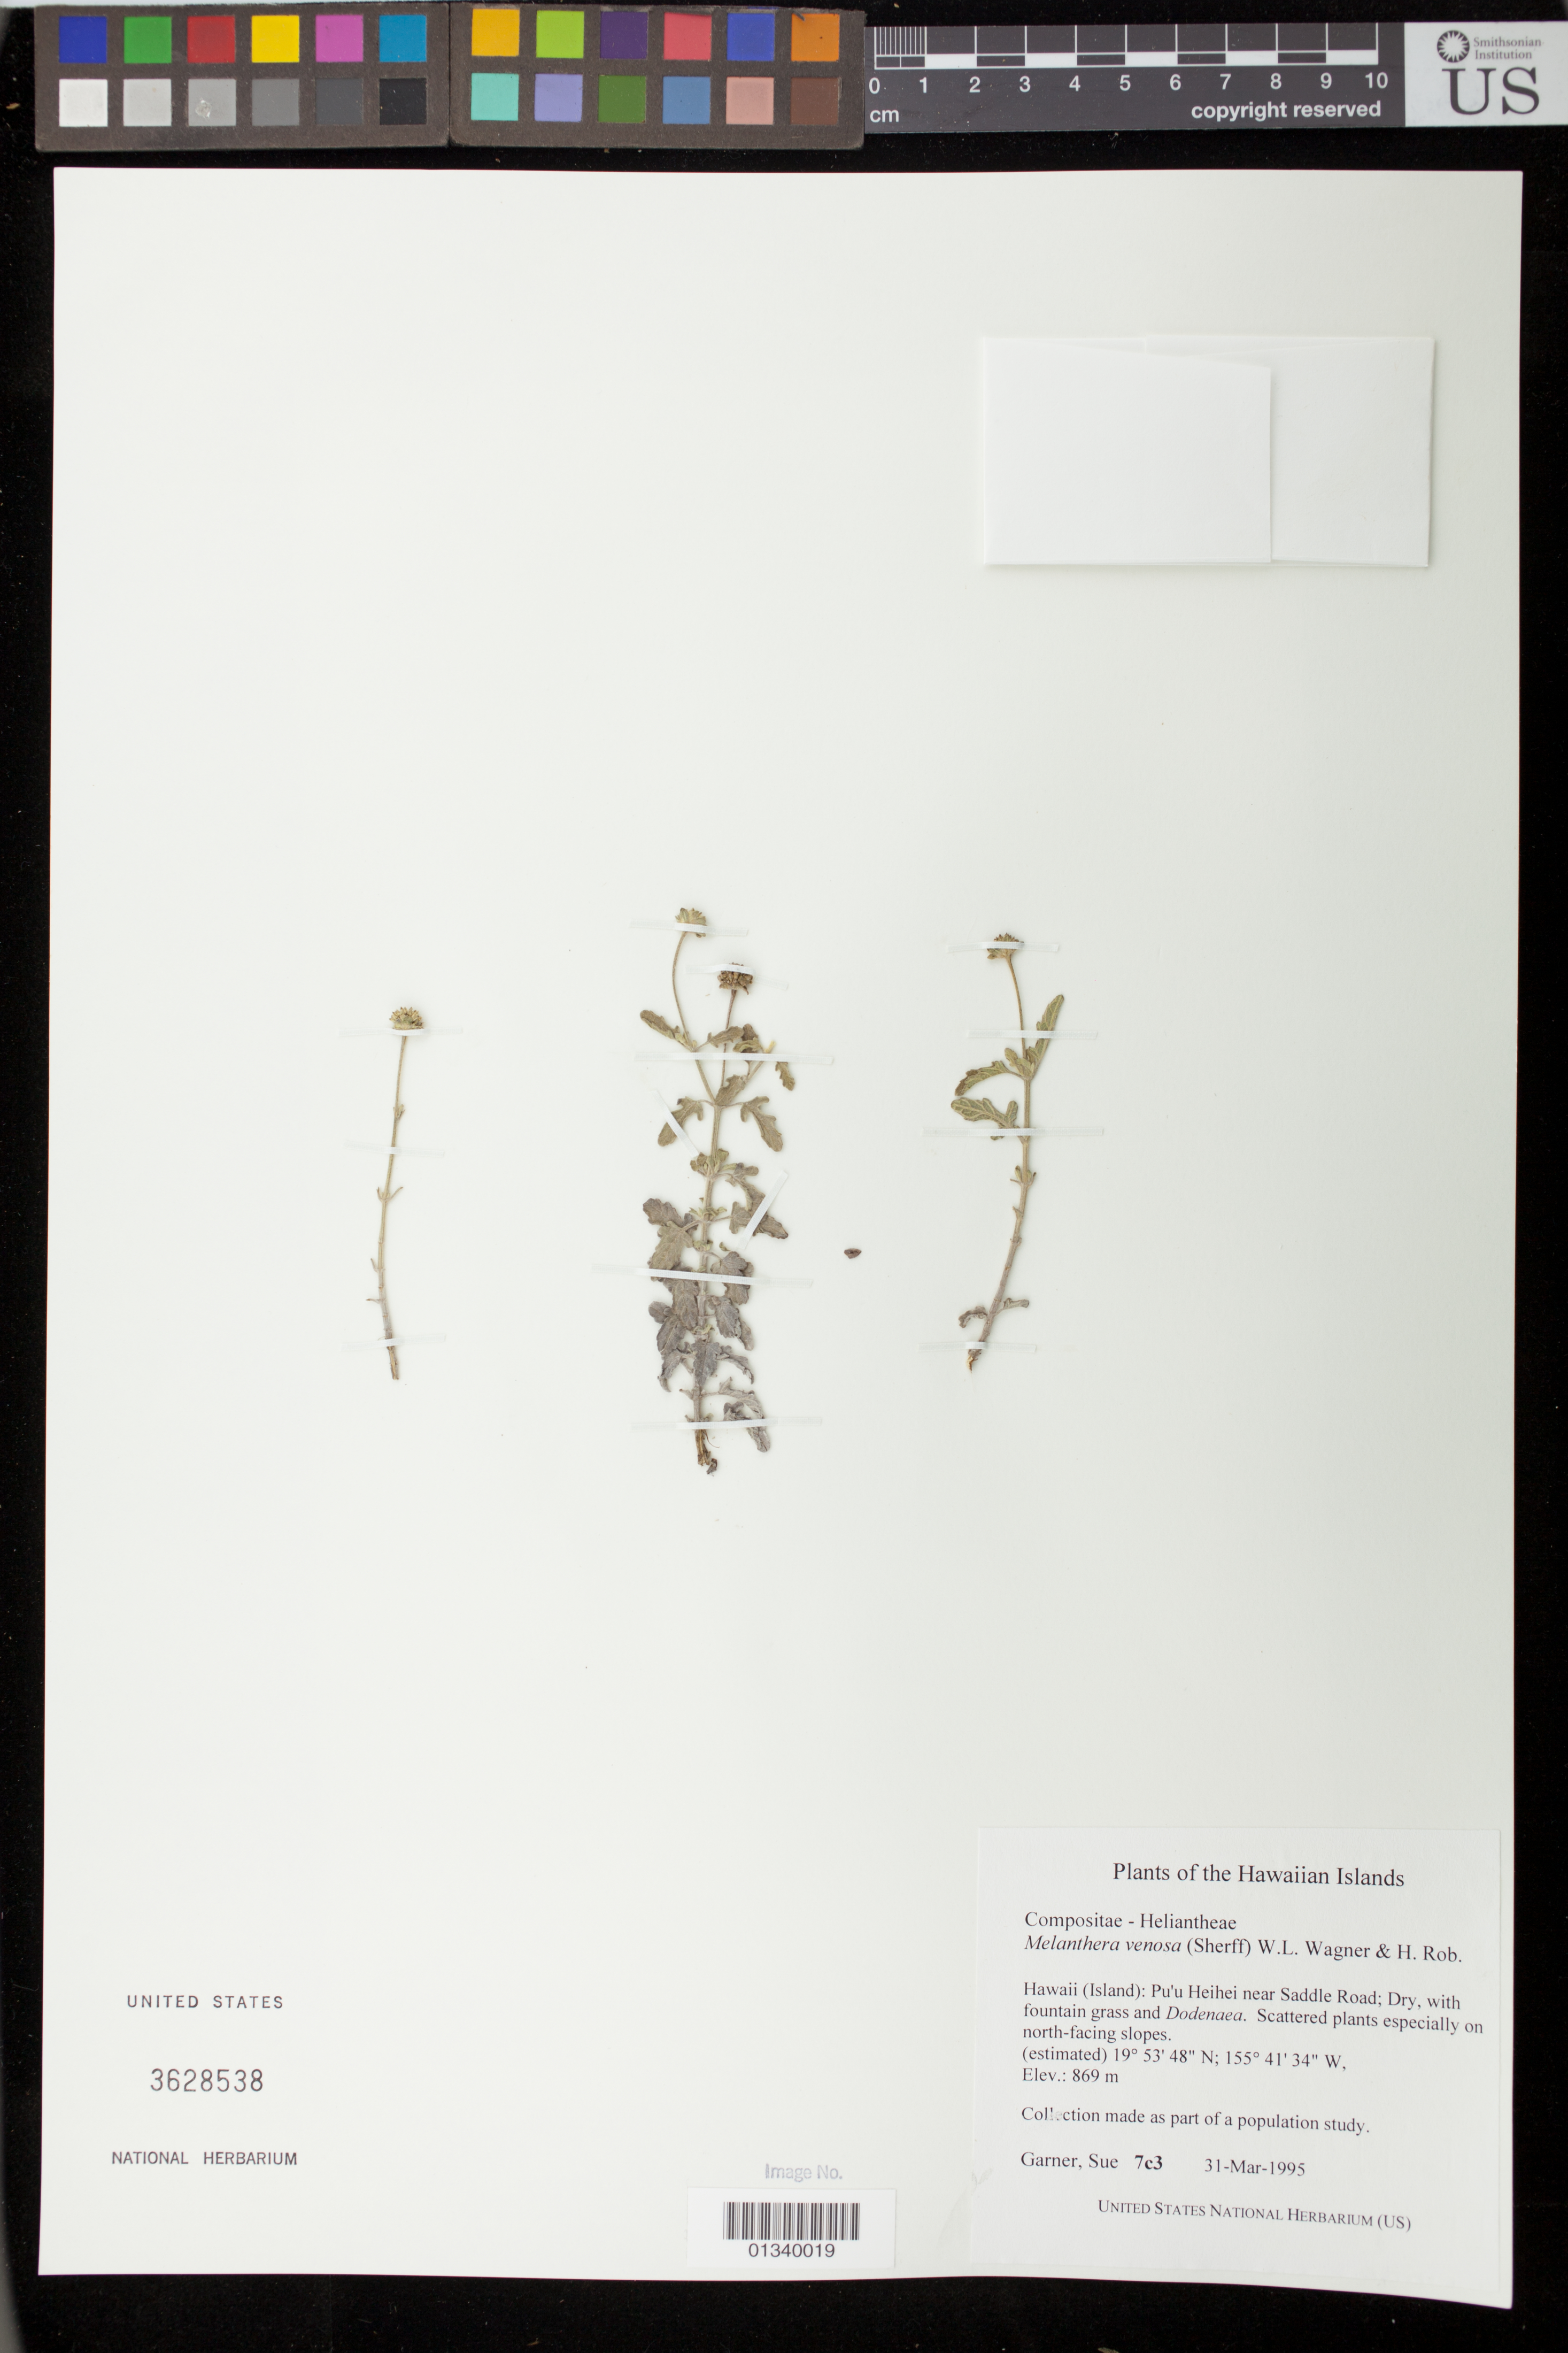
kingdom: Plantae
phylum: Tracheophyta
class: Magnoliopsida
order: Asterales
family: Asteraceae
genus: Wollastonia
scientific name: Wollastonia venosa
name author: (Sherff) Orchard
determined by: Wagner, W. L., (BOT), Smithsonian Institution - National Museum of Natural History (UNITED STATES)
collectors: S. Garner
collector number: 7c3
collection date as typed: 31 March 1995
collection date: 1995-03-31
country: United States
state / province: Hawaii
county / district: Hawaii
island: Hawaii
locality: Pu'u Heihei near Saddle Road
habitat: Dry with fountain grass and Dodenaea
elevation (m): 869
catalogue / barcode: US 3628538